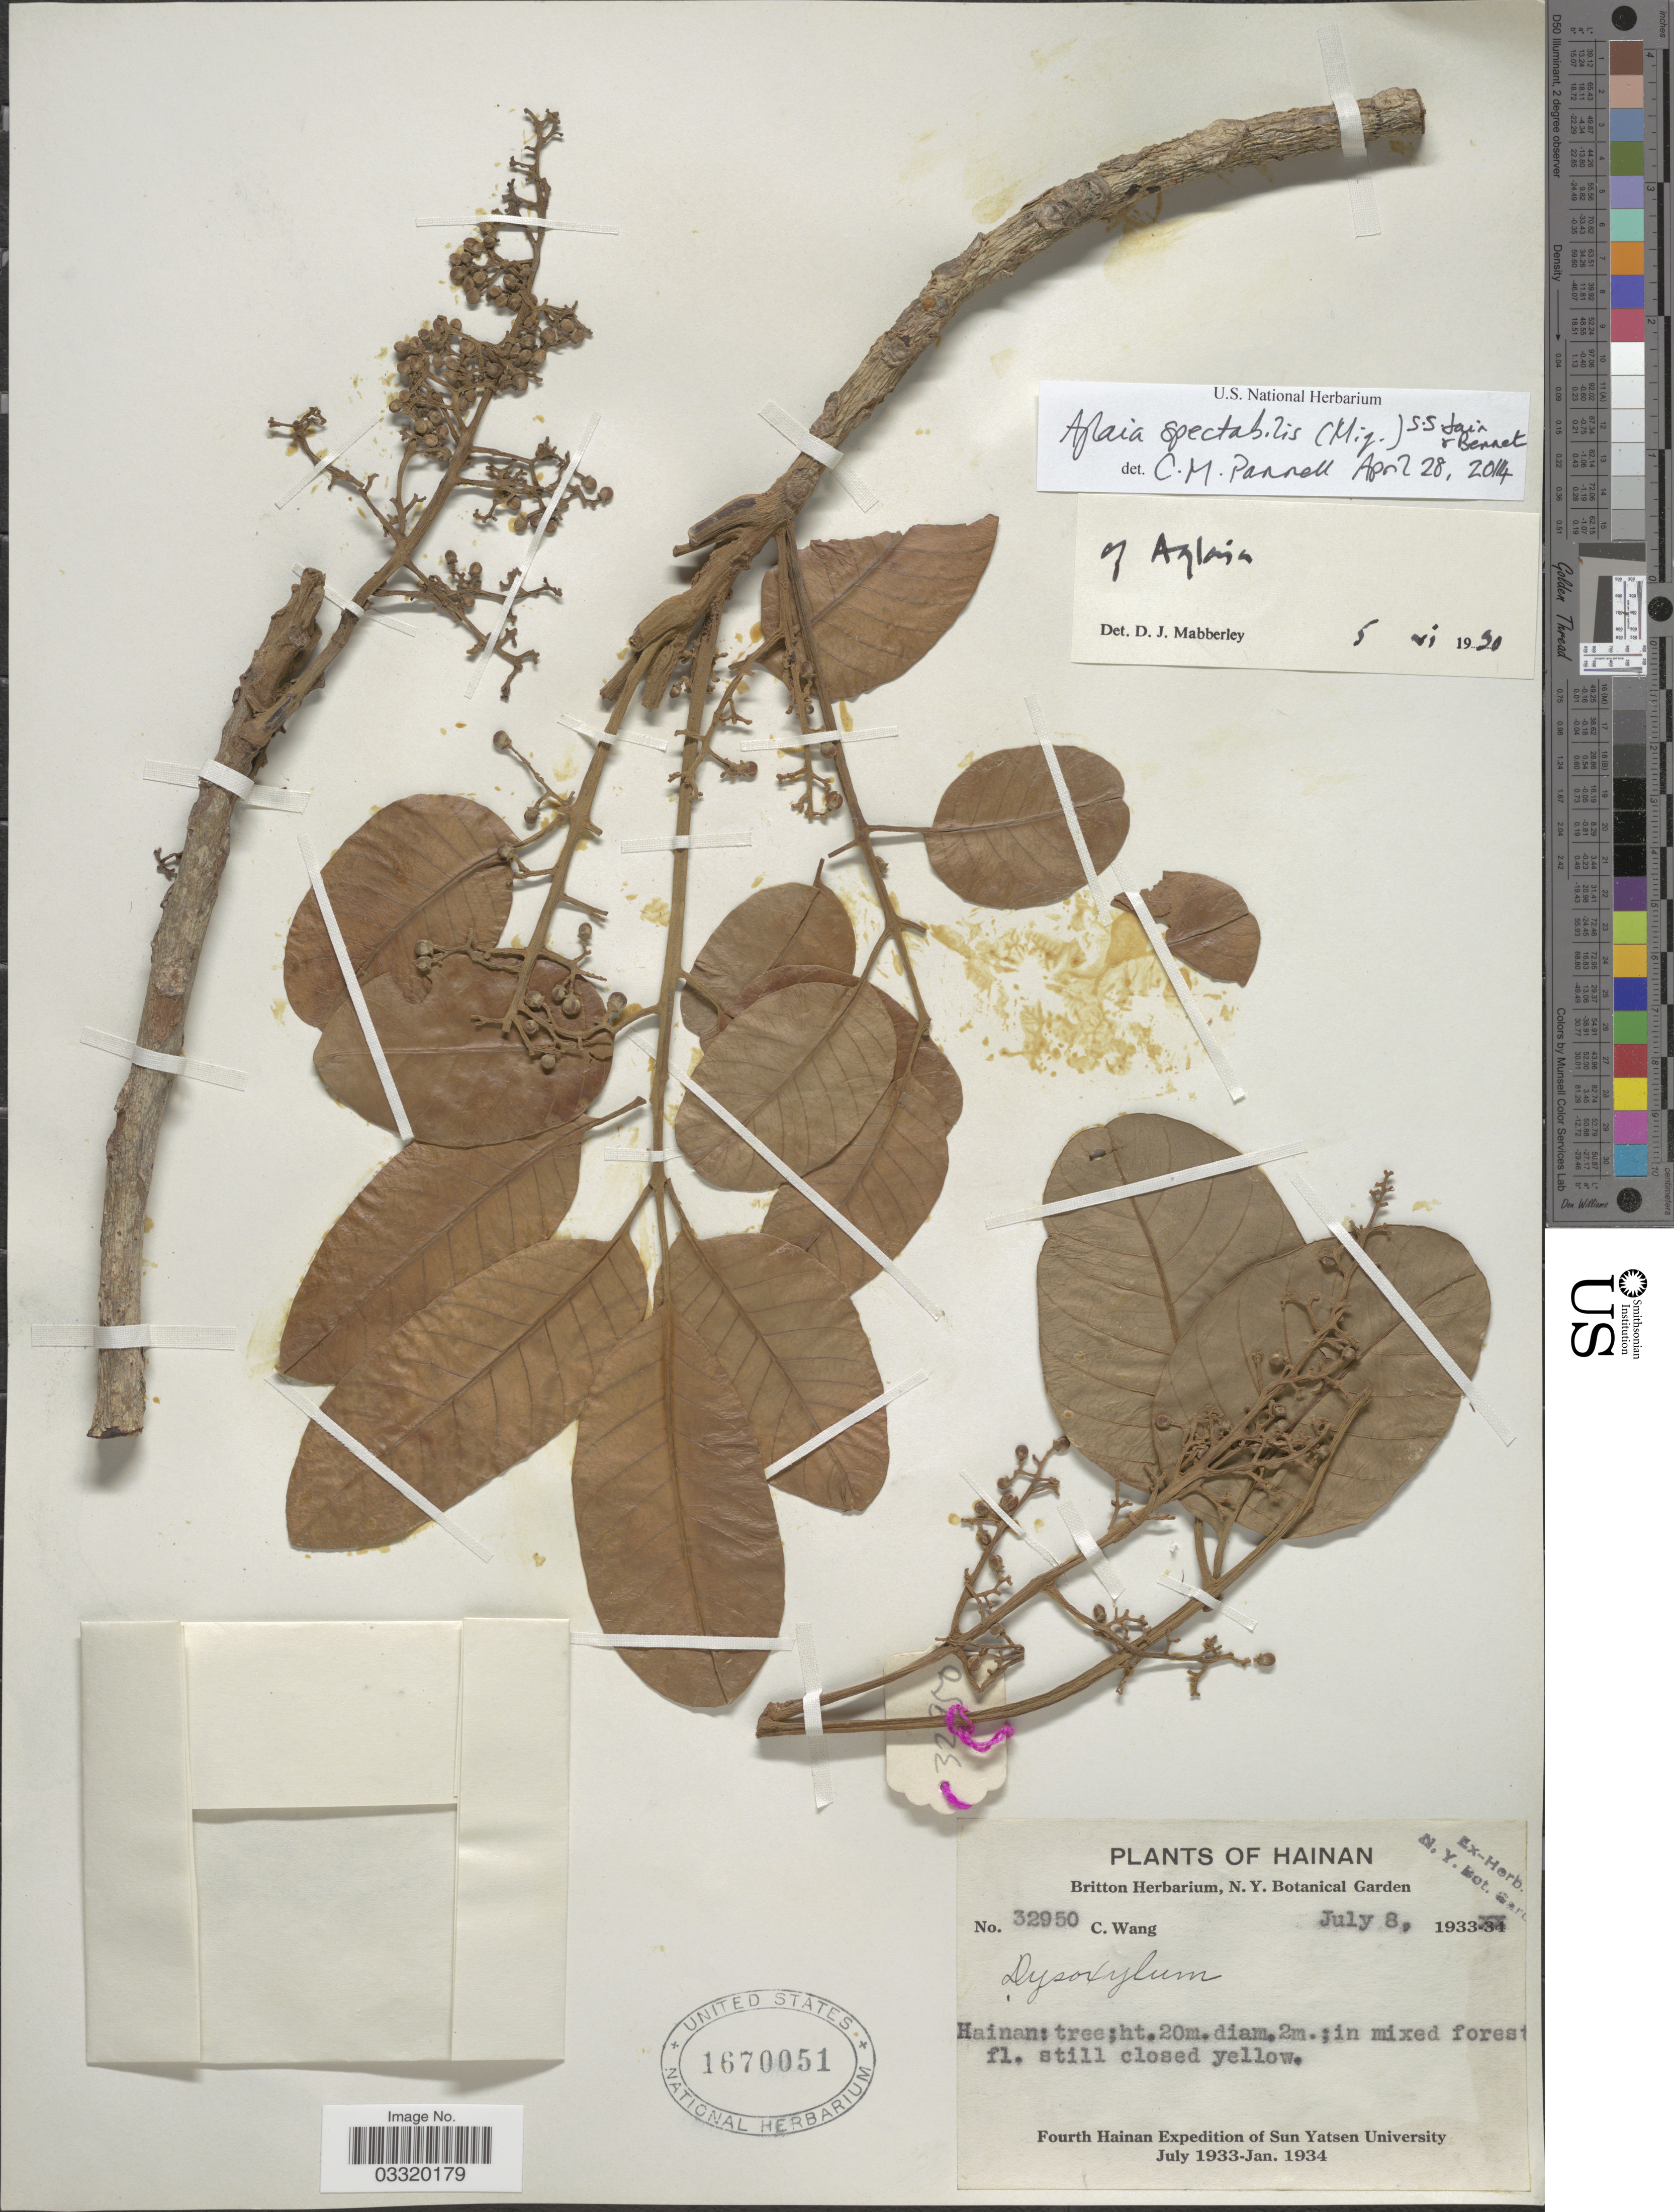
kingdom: Plantae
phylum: Tracheophyta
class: Magnoliopsida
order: Sapindales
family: Meliaceae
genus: Aglaia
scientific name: Aglaia spectabilis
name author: (Miq.) S.S. Jain & Bennet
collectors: C. Wang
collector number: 32950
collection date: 1933-07-08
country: China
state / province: Hainan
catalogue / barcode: US 1670051